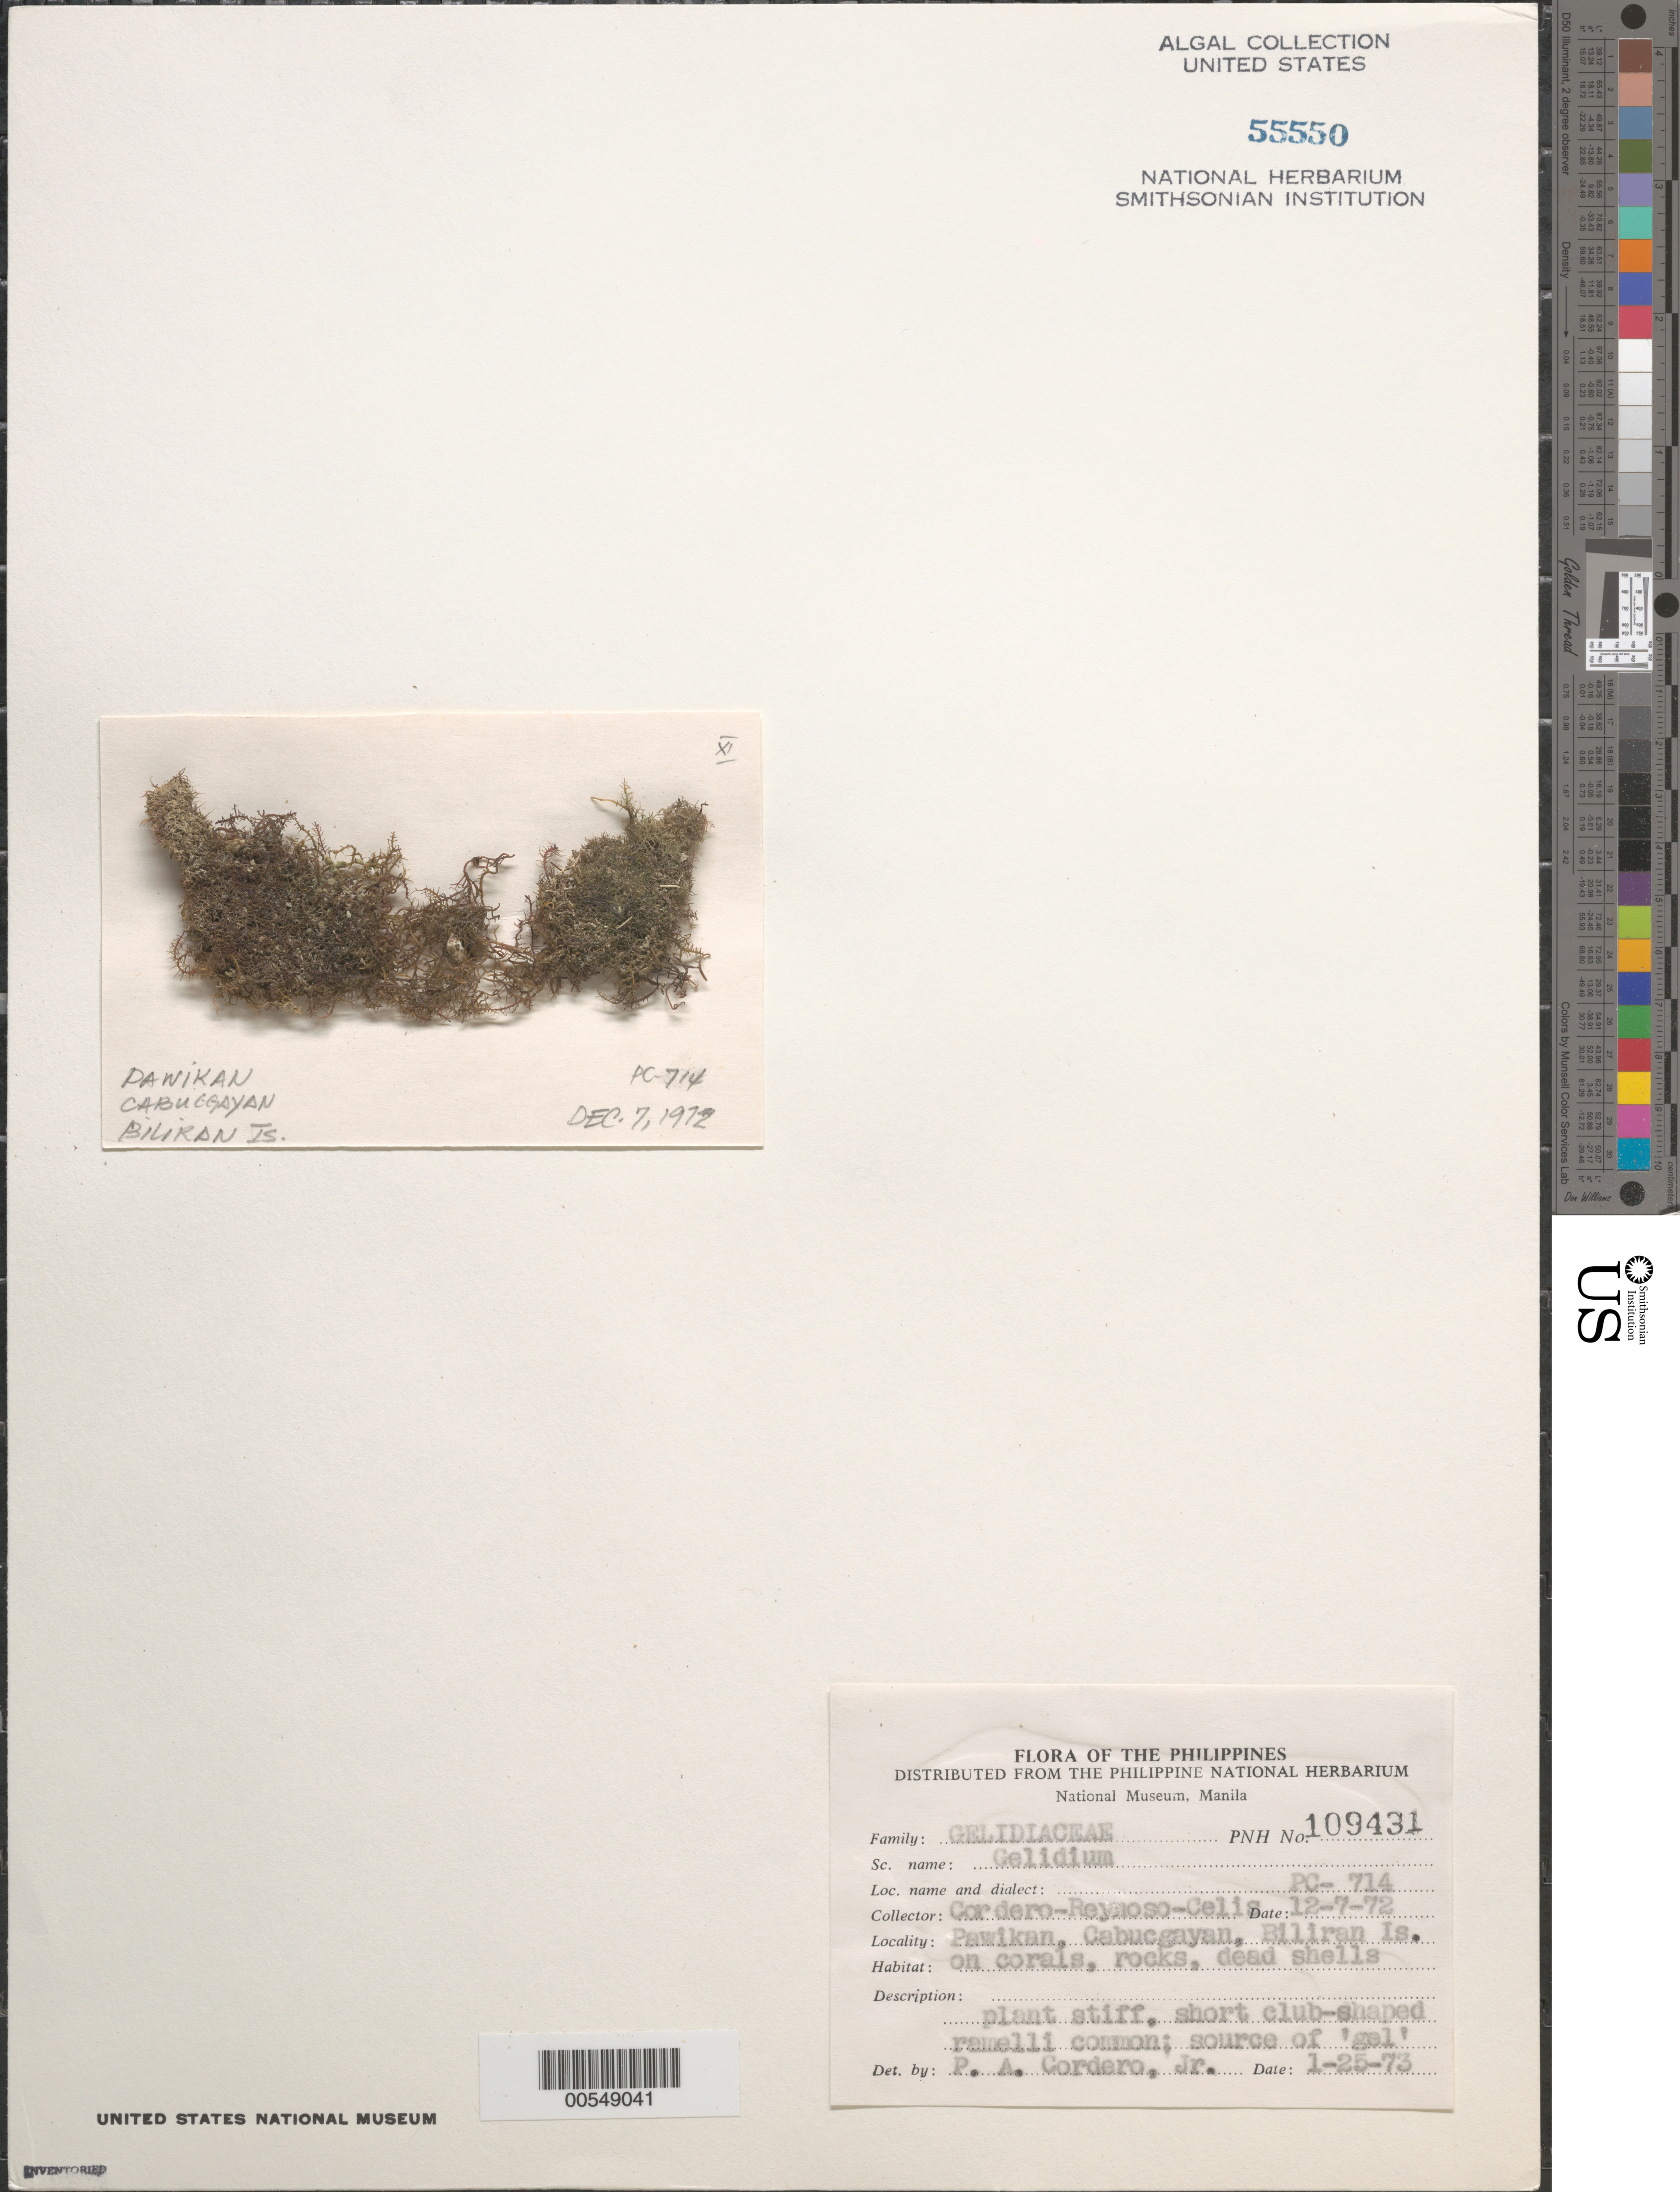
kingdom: Plantae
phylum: Rhodophyta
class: Florideophyceae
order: Gelidiales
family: Gelidiaceae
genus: Gelidium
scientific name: Gelidium sp.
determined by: Cordero, P. A., Jr.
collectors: P. A. Cordero, E. Reynoso & M. Celis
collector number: Pc-714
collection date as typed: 07 Dec 1972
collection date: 1972-12-07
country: Philippines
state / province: Eastern Visayas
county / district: Leyte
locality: Pawikan, cabucgayan, biliran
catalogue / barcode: US 55550